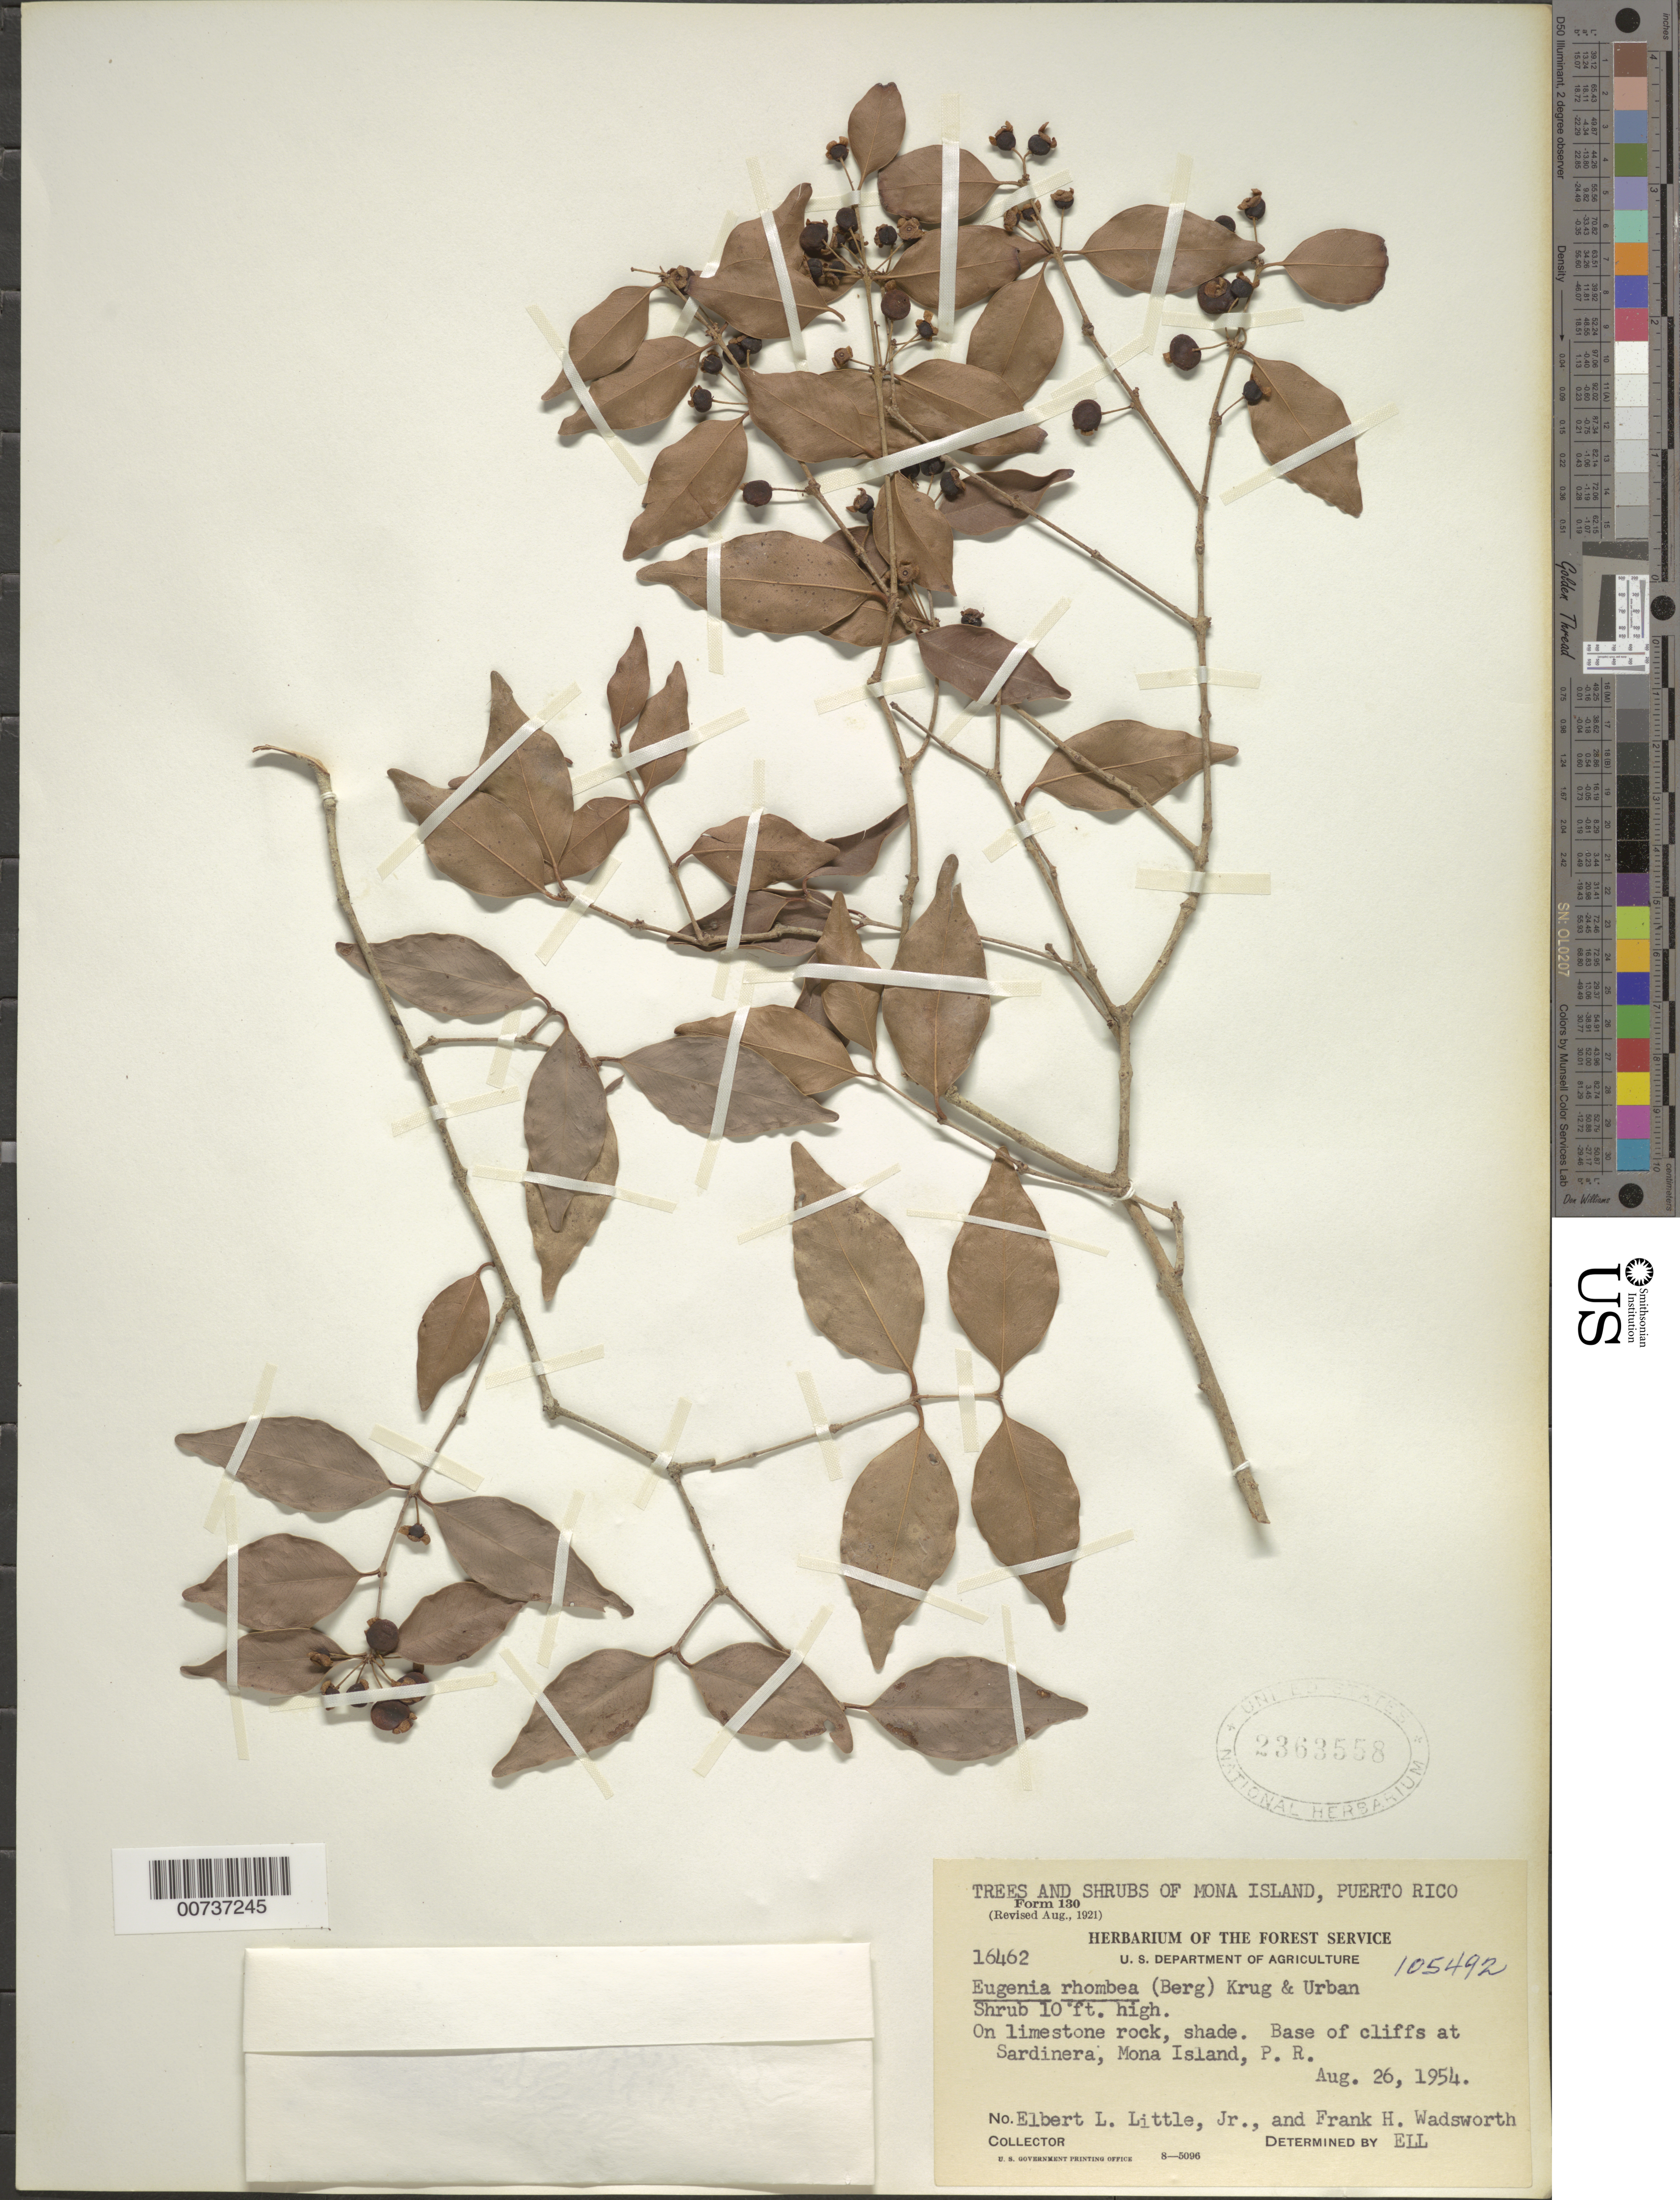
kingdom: Plantae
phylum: Tracheophyta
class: Magnoliopsida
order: Myrtales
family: Myrtaceae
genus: Eugenia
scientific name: Eugenia rhombea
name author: (O. Berg) Krug & Urb.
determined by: Little, Elbert L., Jr., (FSSR), United States Department of Agriculture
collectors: E. L. Little & F. Wadsworth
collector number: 16462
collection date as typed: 26 Aug 1954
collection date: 1954-08-26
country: Puerto Rico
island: Mona I.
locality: Base of cliffs at Sardinera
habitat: On limestone rock, shade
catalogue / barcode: US 2363558